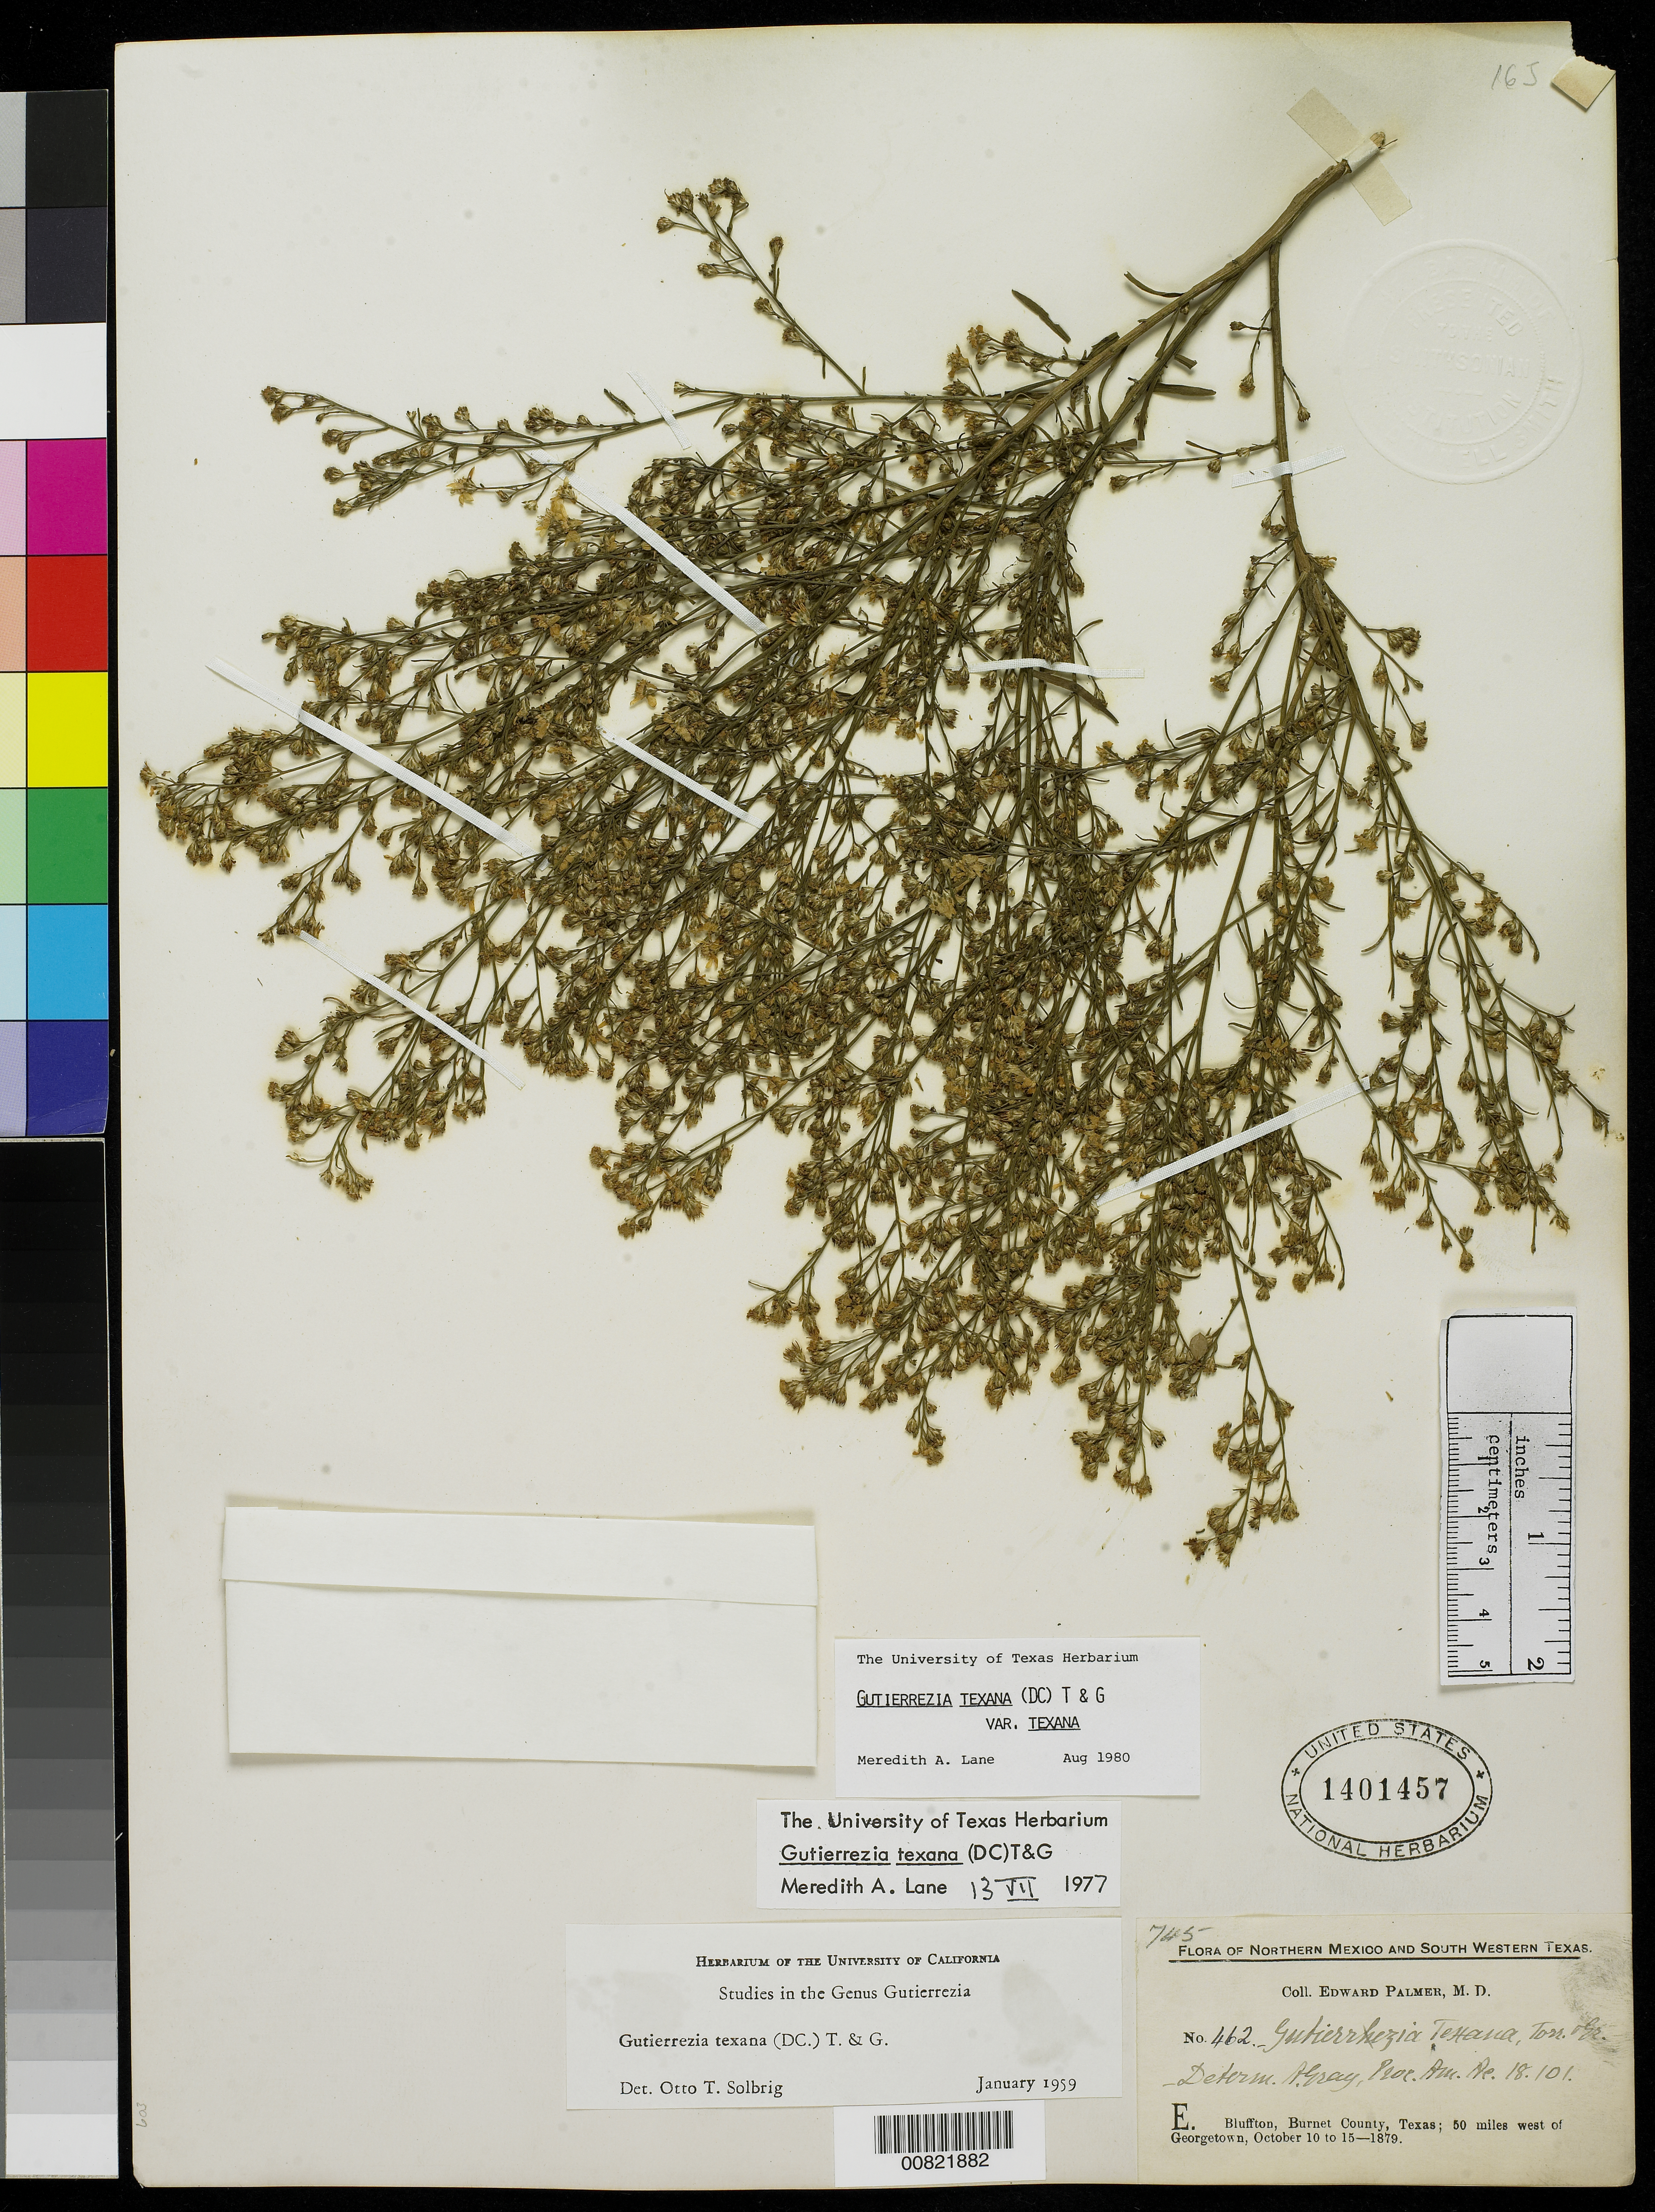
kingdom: Plantae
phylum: Tracheophyta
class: Magnoliopsida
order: Asterales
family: Asteraceae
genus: Gutierrezia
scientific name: Gutierrezia texana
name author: (DC.) Torr. & A. Gray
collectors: E. Palmer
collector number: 462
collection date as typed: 10 Oct 1879 to 15 Oct 1879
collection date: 1879-10-10/1879-10-15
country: United States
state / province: Texas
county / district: Burnet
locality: E. Bluffton, Burnet County, Texas; 50 miles west of Georgetown.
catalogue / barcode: US 1401457